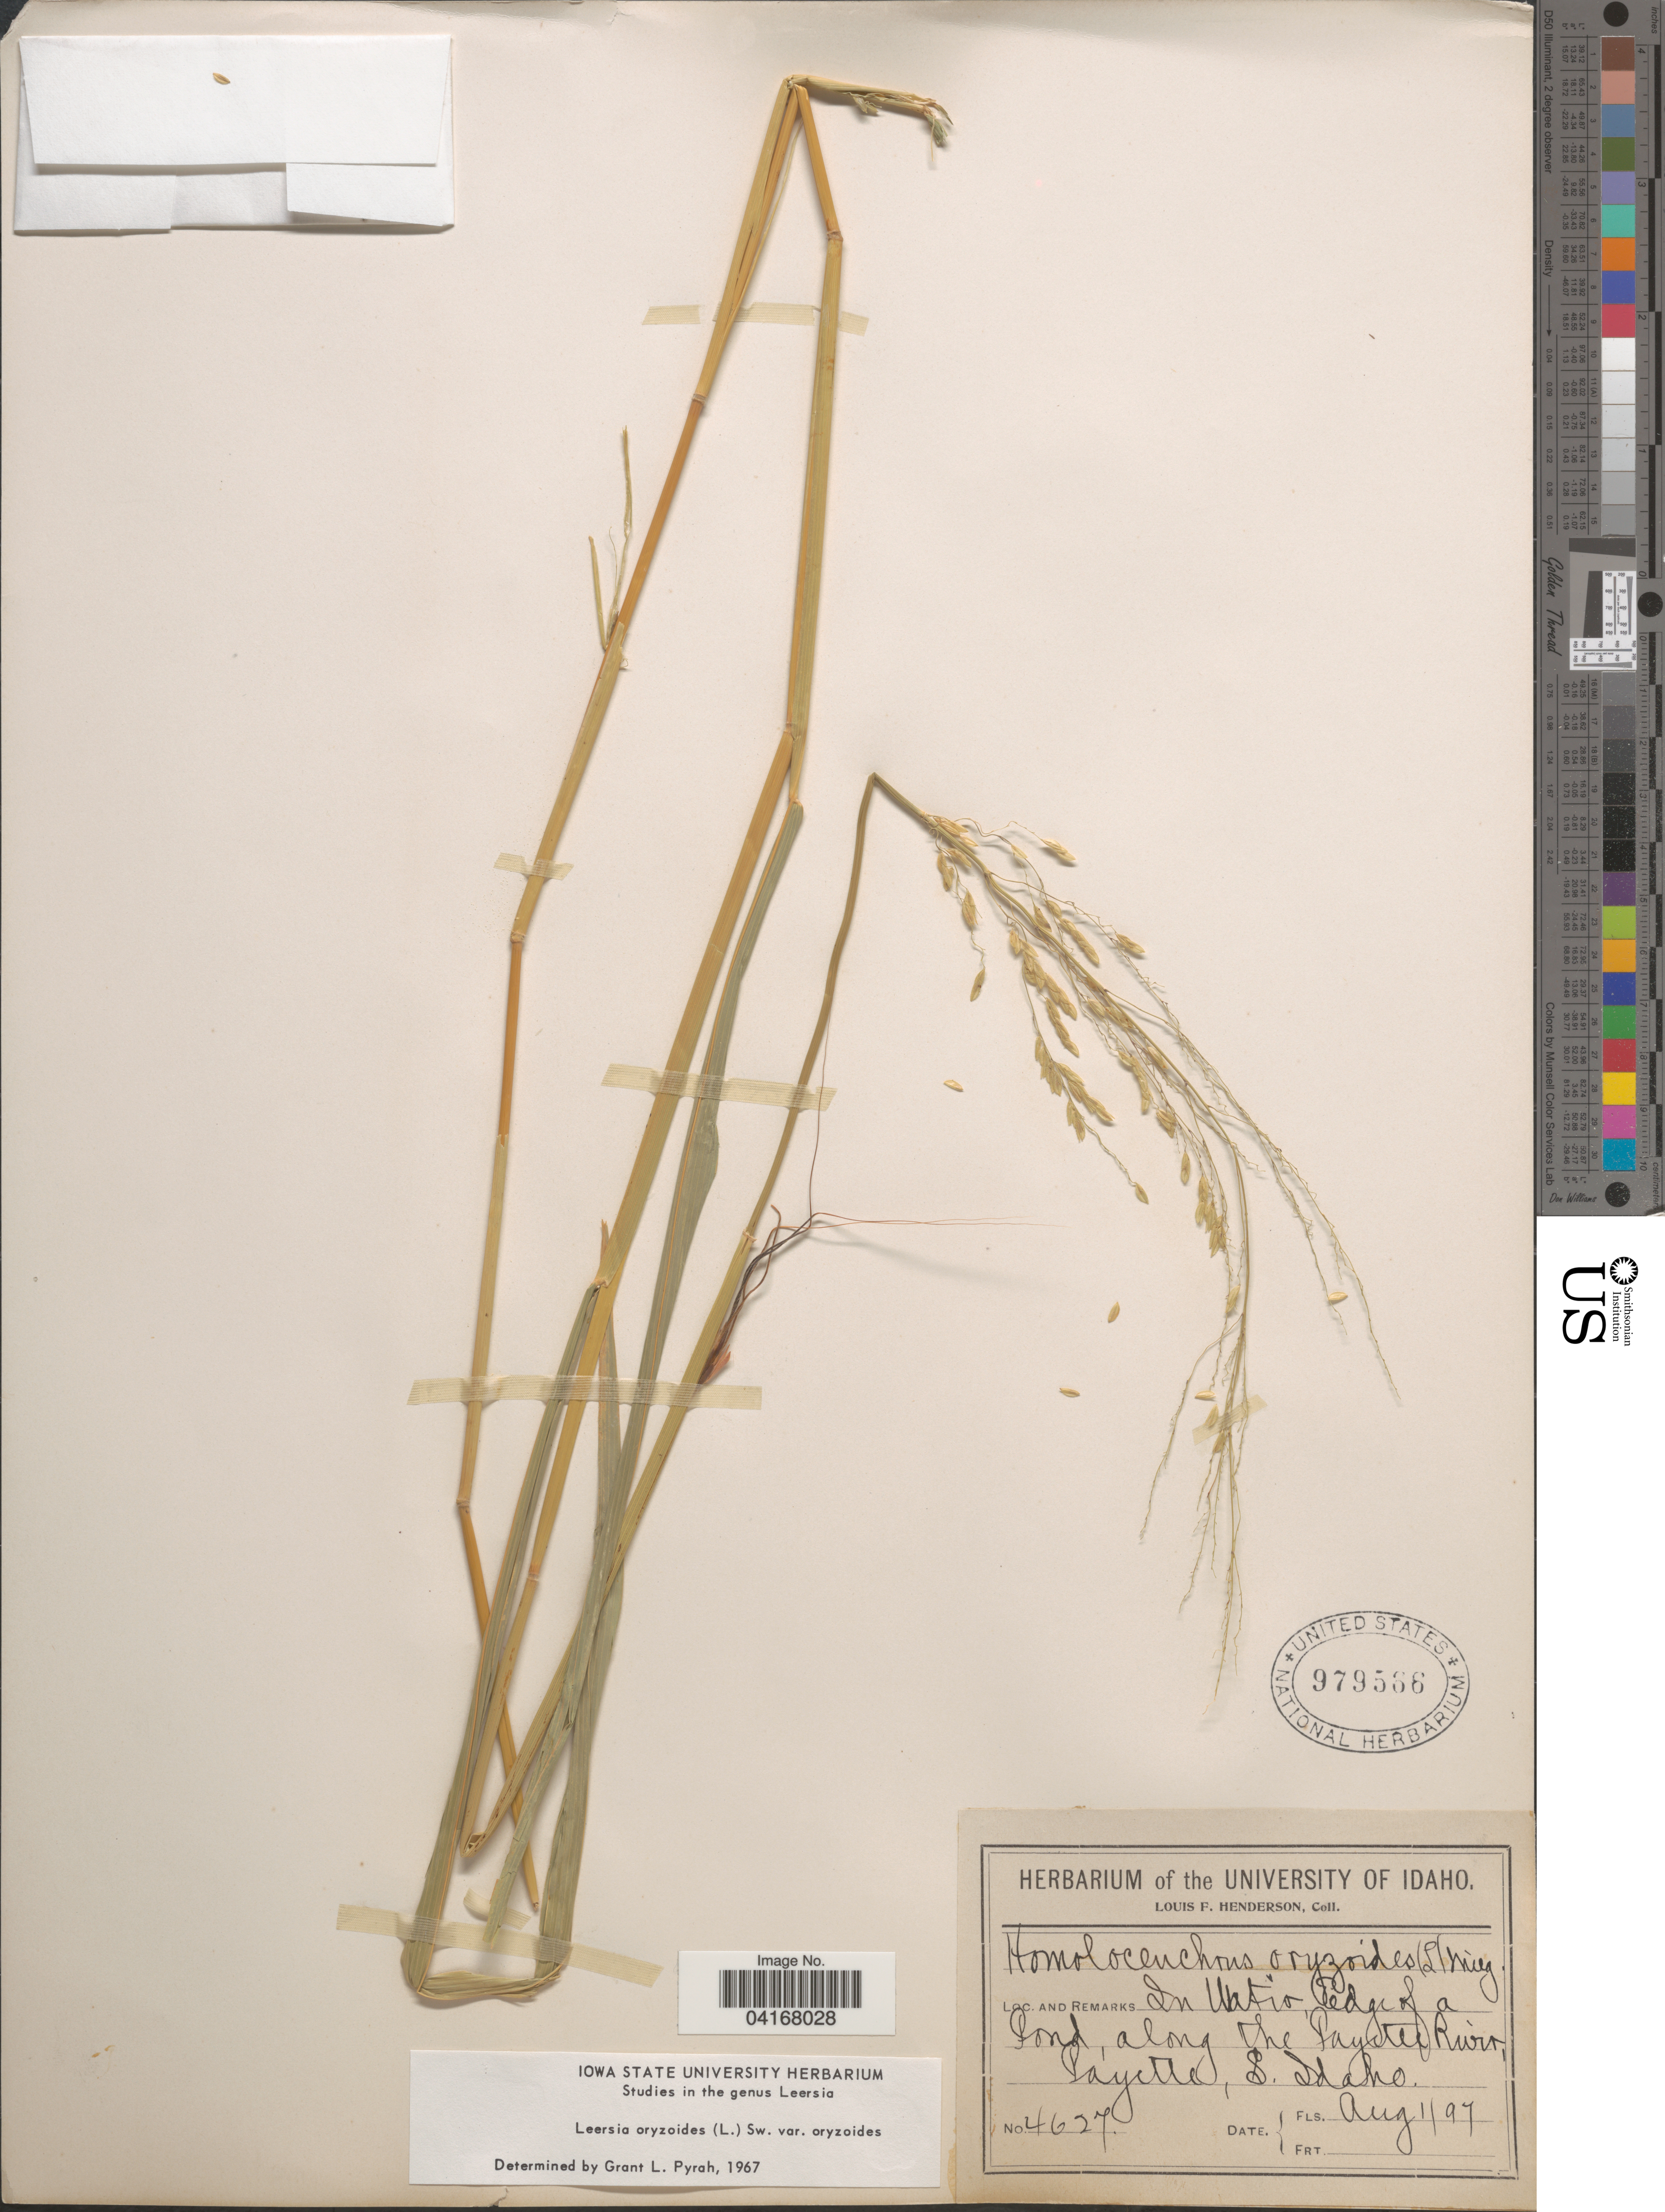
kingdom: Plantae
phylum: Tracheophyta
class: Liliopsida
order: Poales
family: Poaceae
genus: Leersia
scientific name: Leersia oryzoides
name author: (L.) Sw.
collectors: L. Henderson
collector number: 4627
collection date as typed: Transcribed d/m/y: 1/8/97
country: United States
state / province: Idaho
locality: Edge of a Pond, along the Fayette River, Fayette, S. Idaho.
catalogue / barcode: US 979566